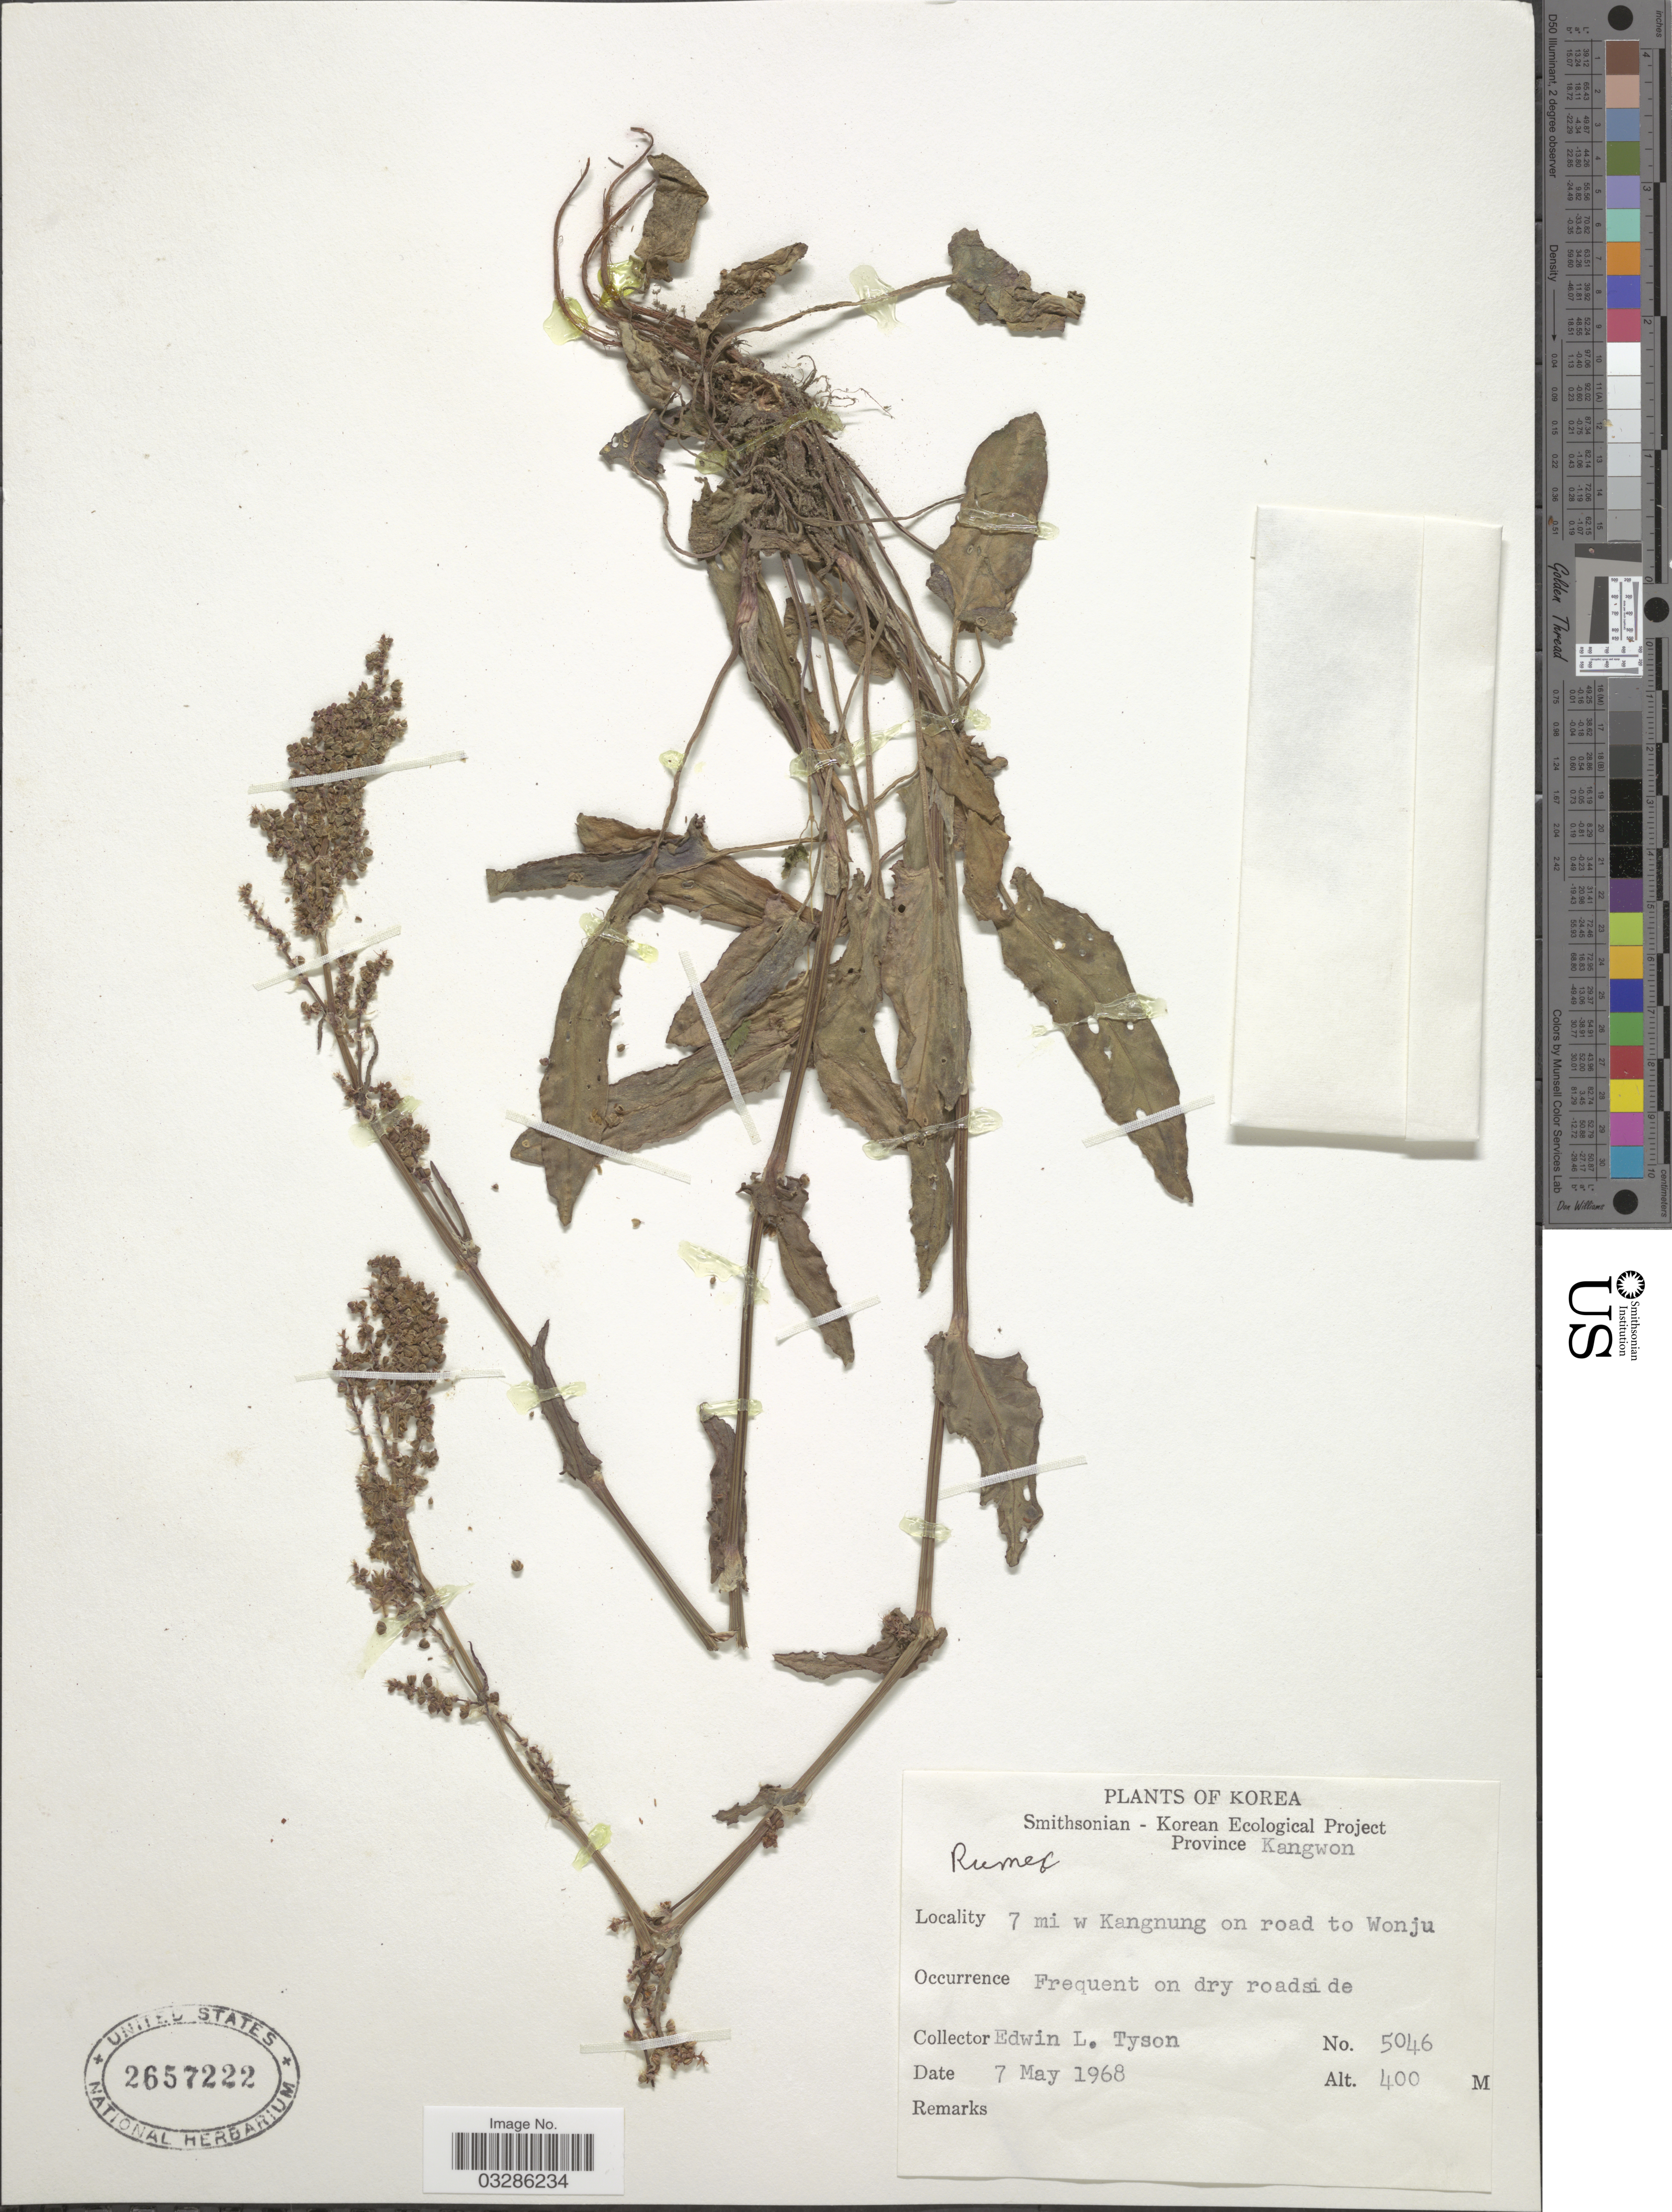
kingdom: Plantae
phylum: Tracheophyta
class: Magnoliopsida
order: Caryophyllales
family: Polygonaceae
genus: Rumex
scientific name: Rumex sp.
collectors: E. L. Tyson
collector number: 5046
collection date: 1968-05-07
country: North Korea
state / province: Kangwon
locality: Province Kangwon. 7 mi w Kangnung on road to Wonju.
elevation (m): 400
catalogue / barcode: US 2657222